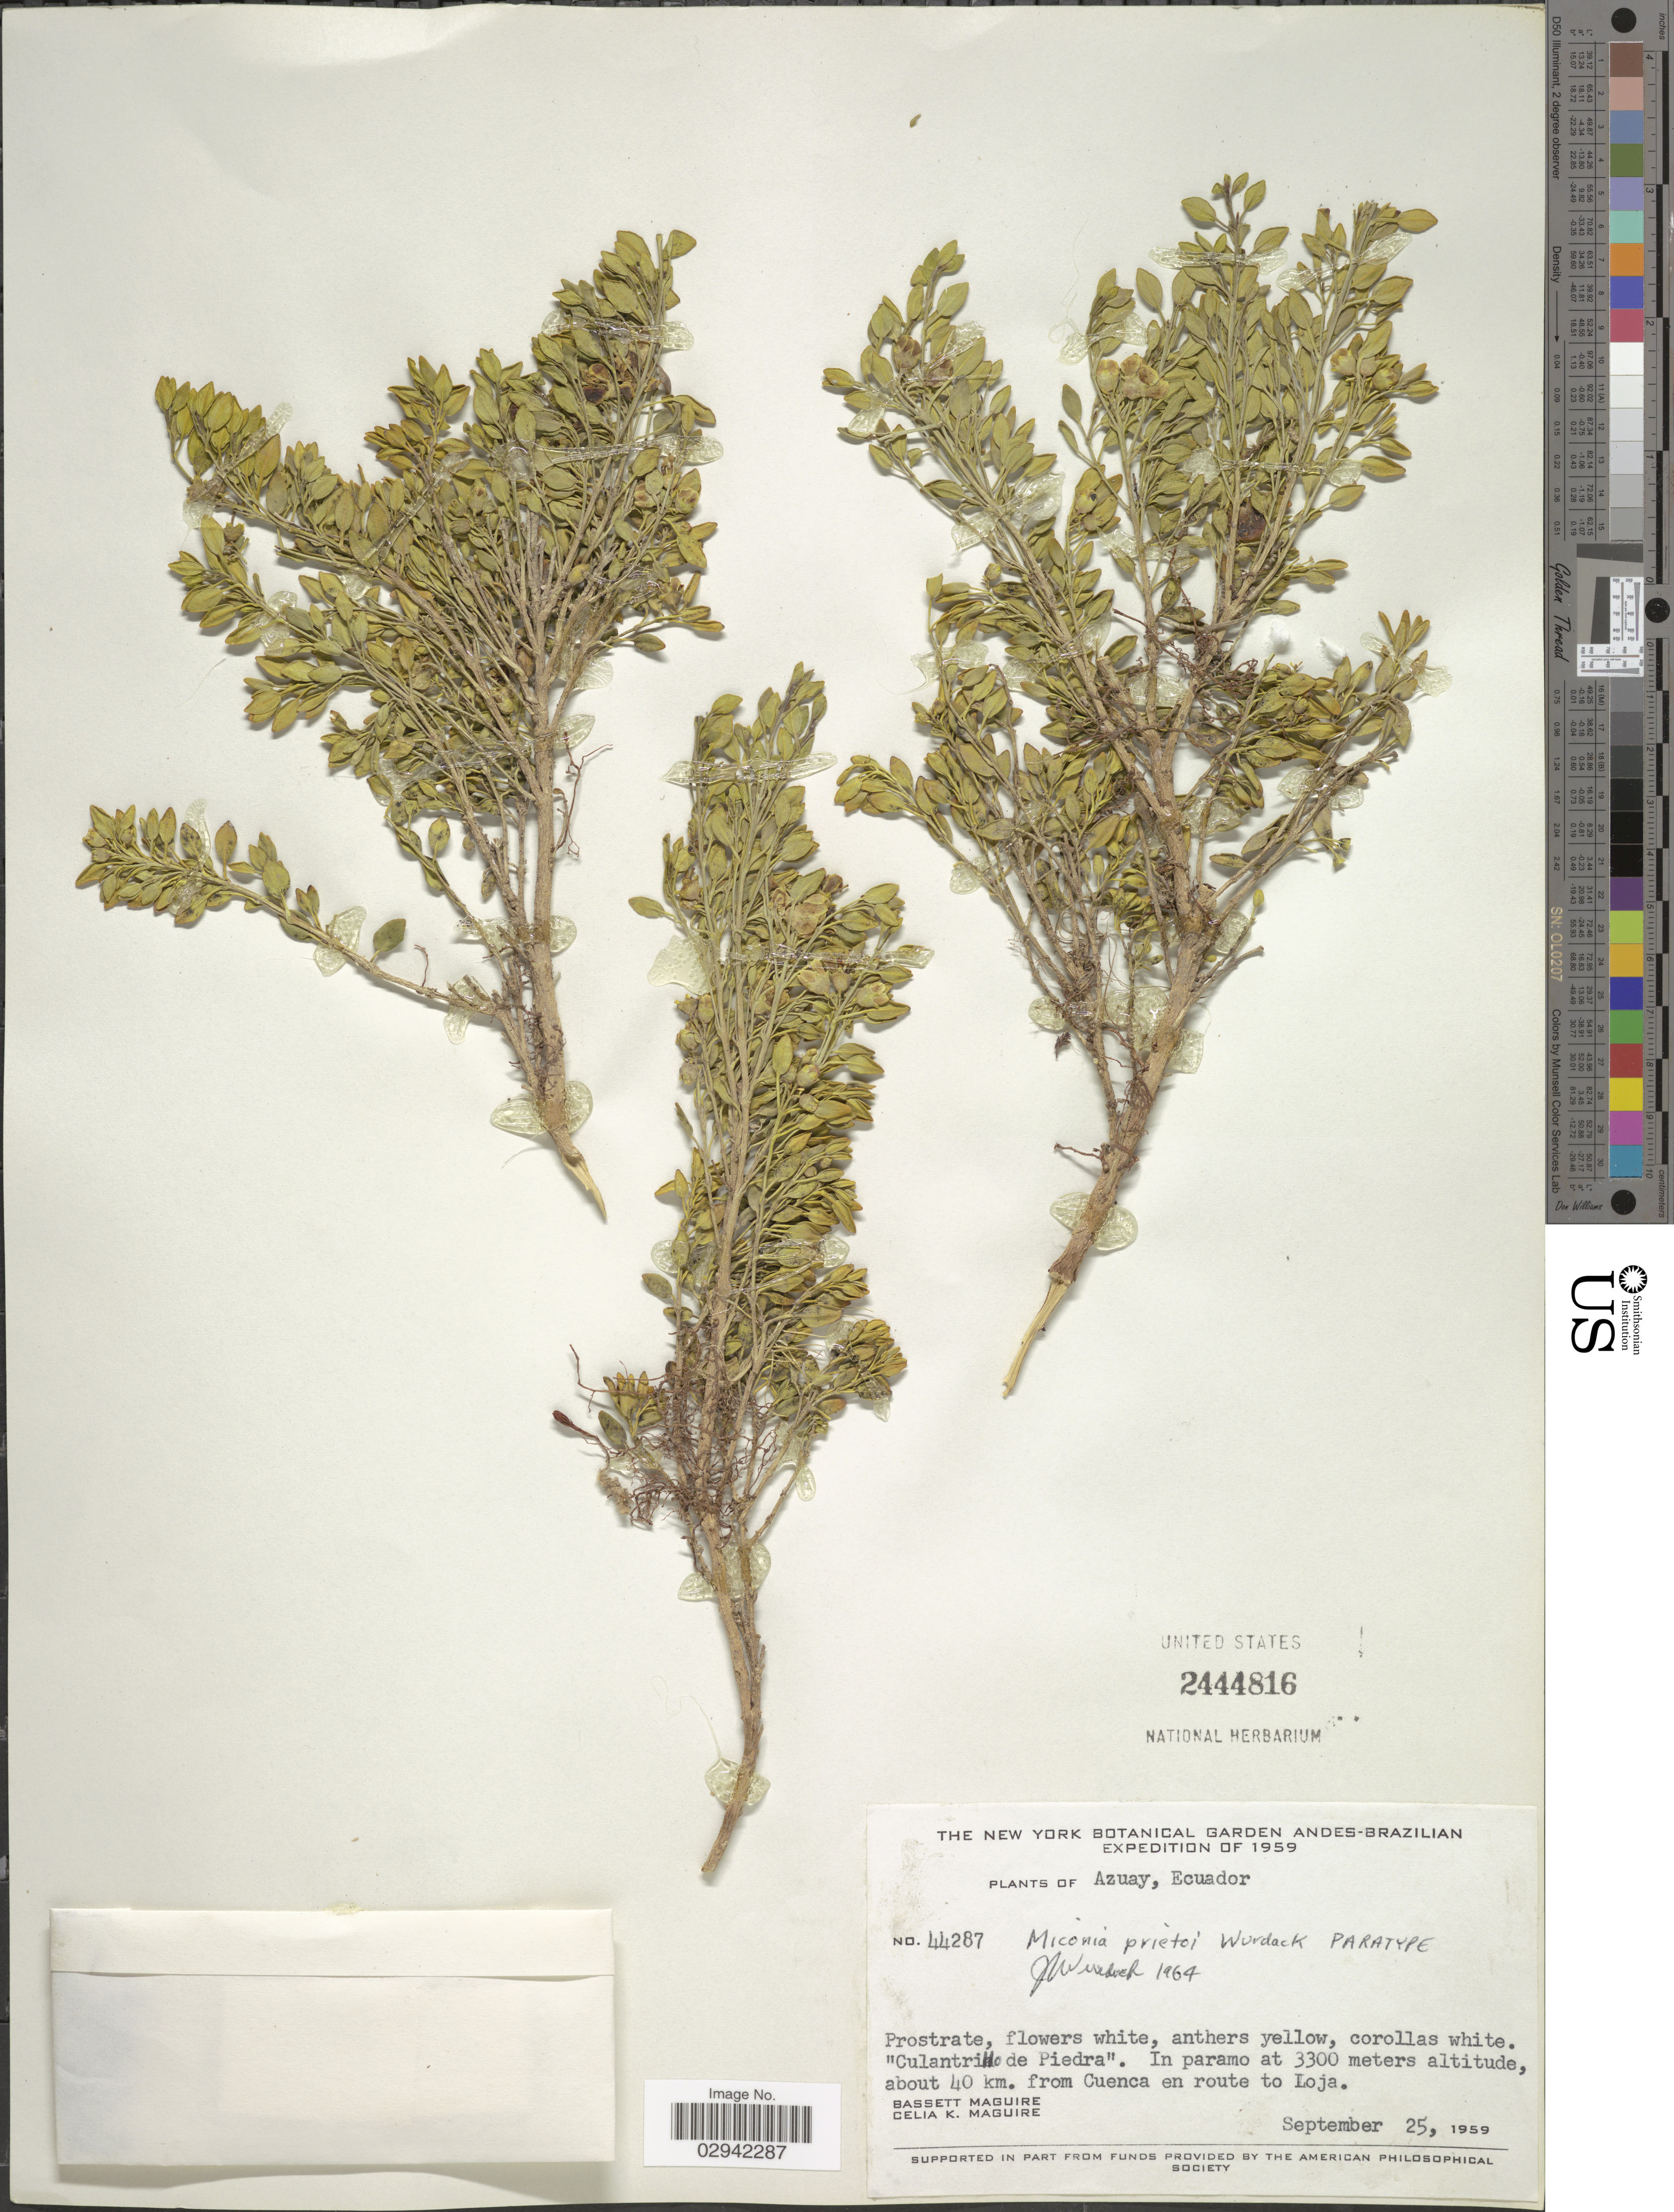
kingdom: Plantae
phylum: Tracheophyta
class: Magnoliopsida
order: Myrtales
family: Melastomataceae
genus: Miconia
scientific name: Miconia prietoi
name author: Wurdack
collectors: B. Maguire & C. K. Maguire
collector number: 44287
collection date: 1959-09-25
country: Ecuador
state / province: Azuay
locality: About 40 km. from Cuenca en route to Loja.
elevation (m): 3300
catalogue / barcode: US 2444816